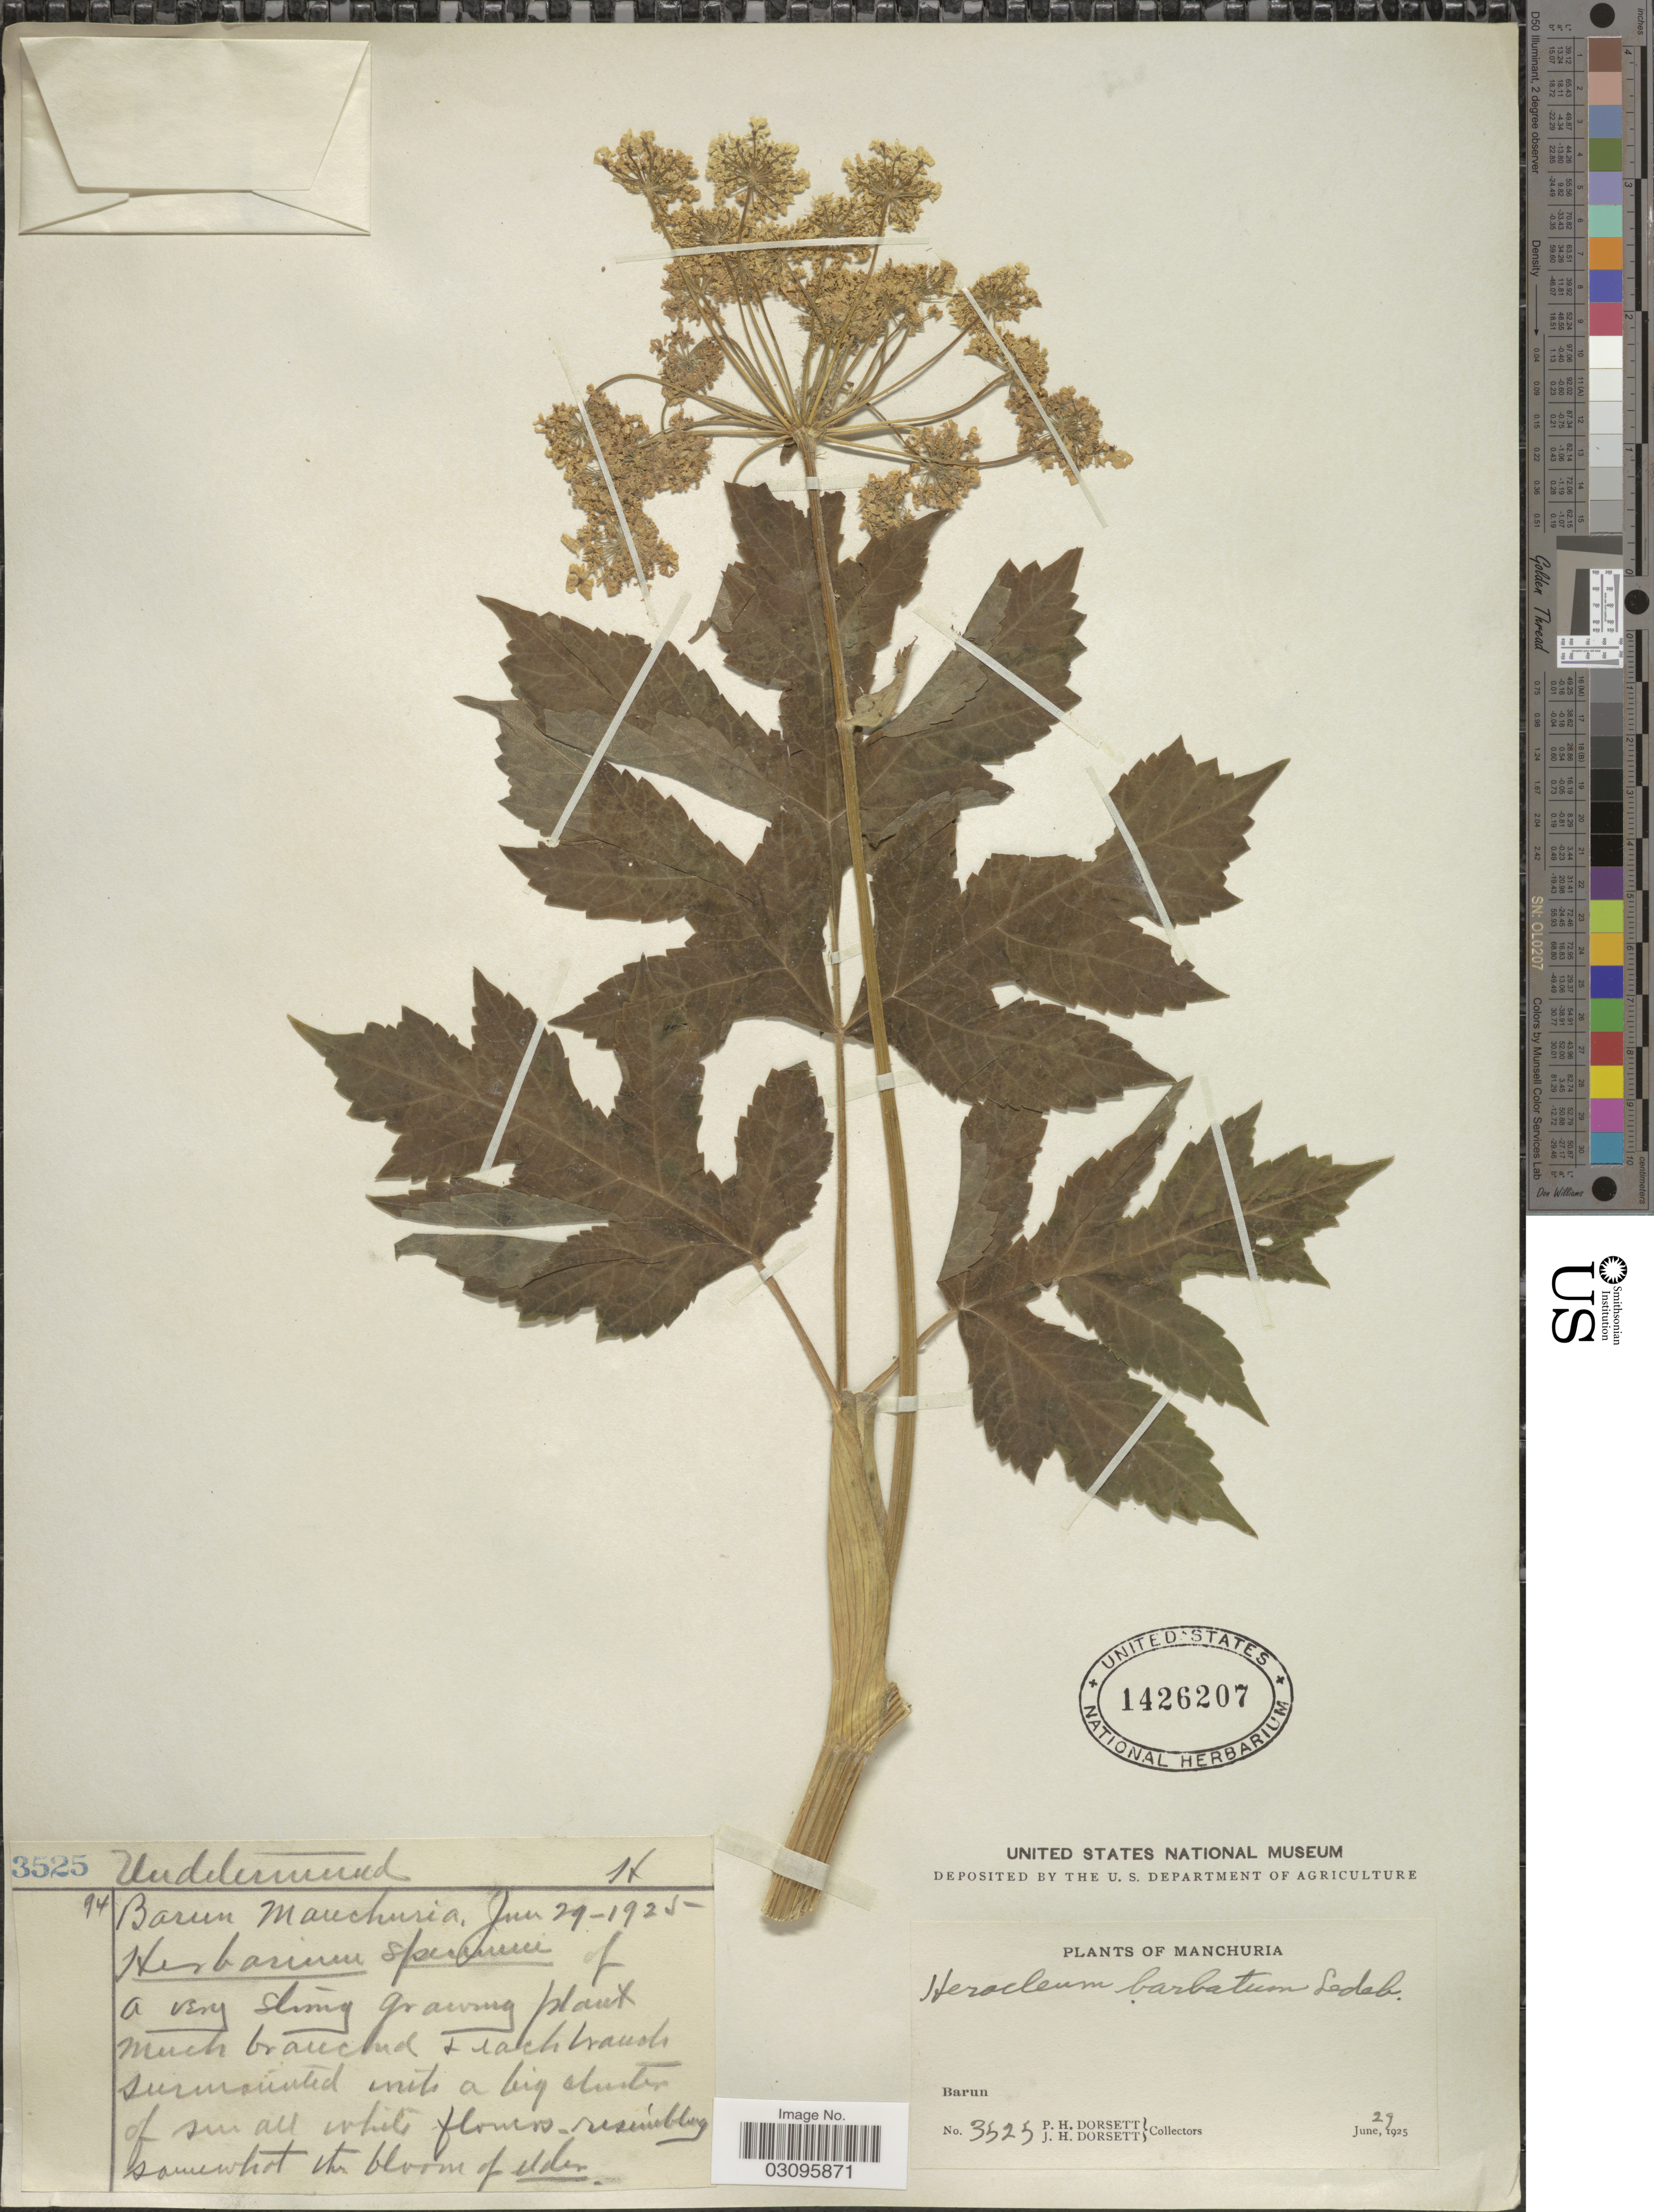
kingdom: Plantae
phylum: Tracheophyta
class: Magnoliopsida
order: Apiales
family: Apiaceae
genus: Heracleum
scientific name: Heracleum barbatum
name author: Ledeb.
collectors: P. H. Dorsett & J. Dorsett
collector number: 3525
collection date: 1925-06-29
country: China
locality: Manchuria. Barun.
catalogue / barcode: US 1426207